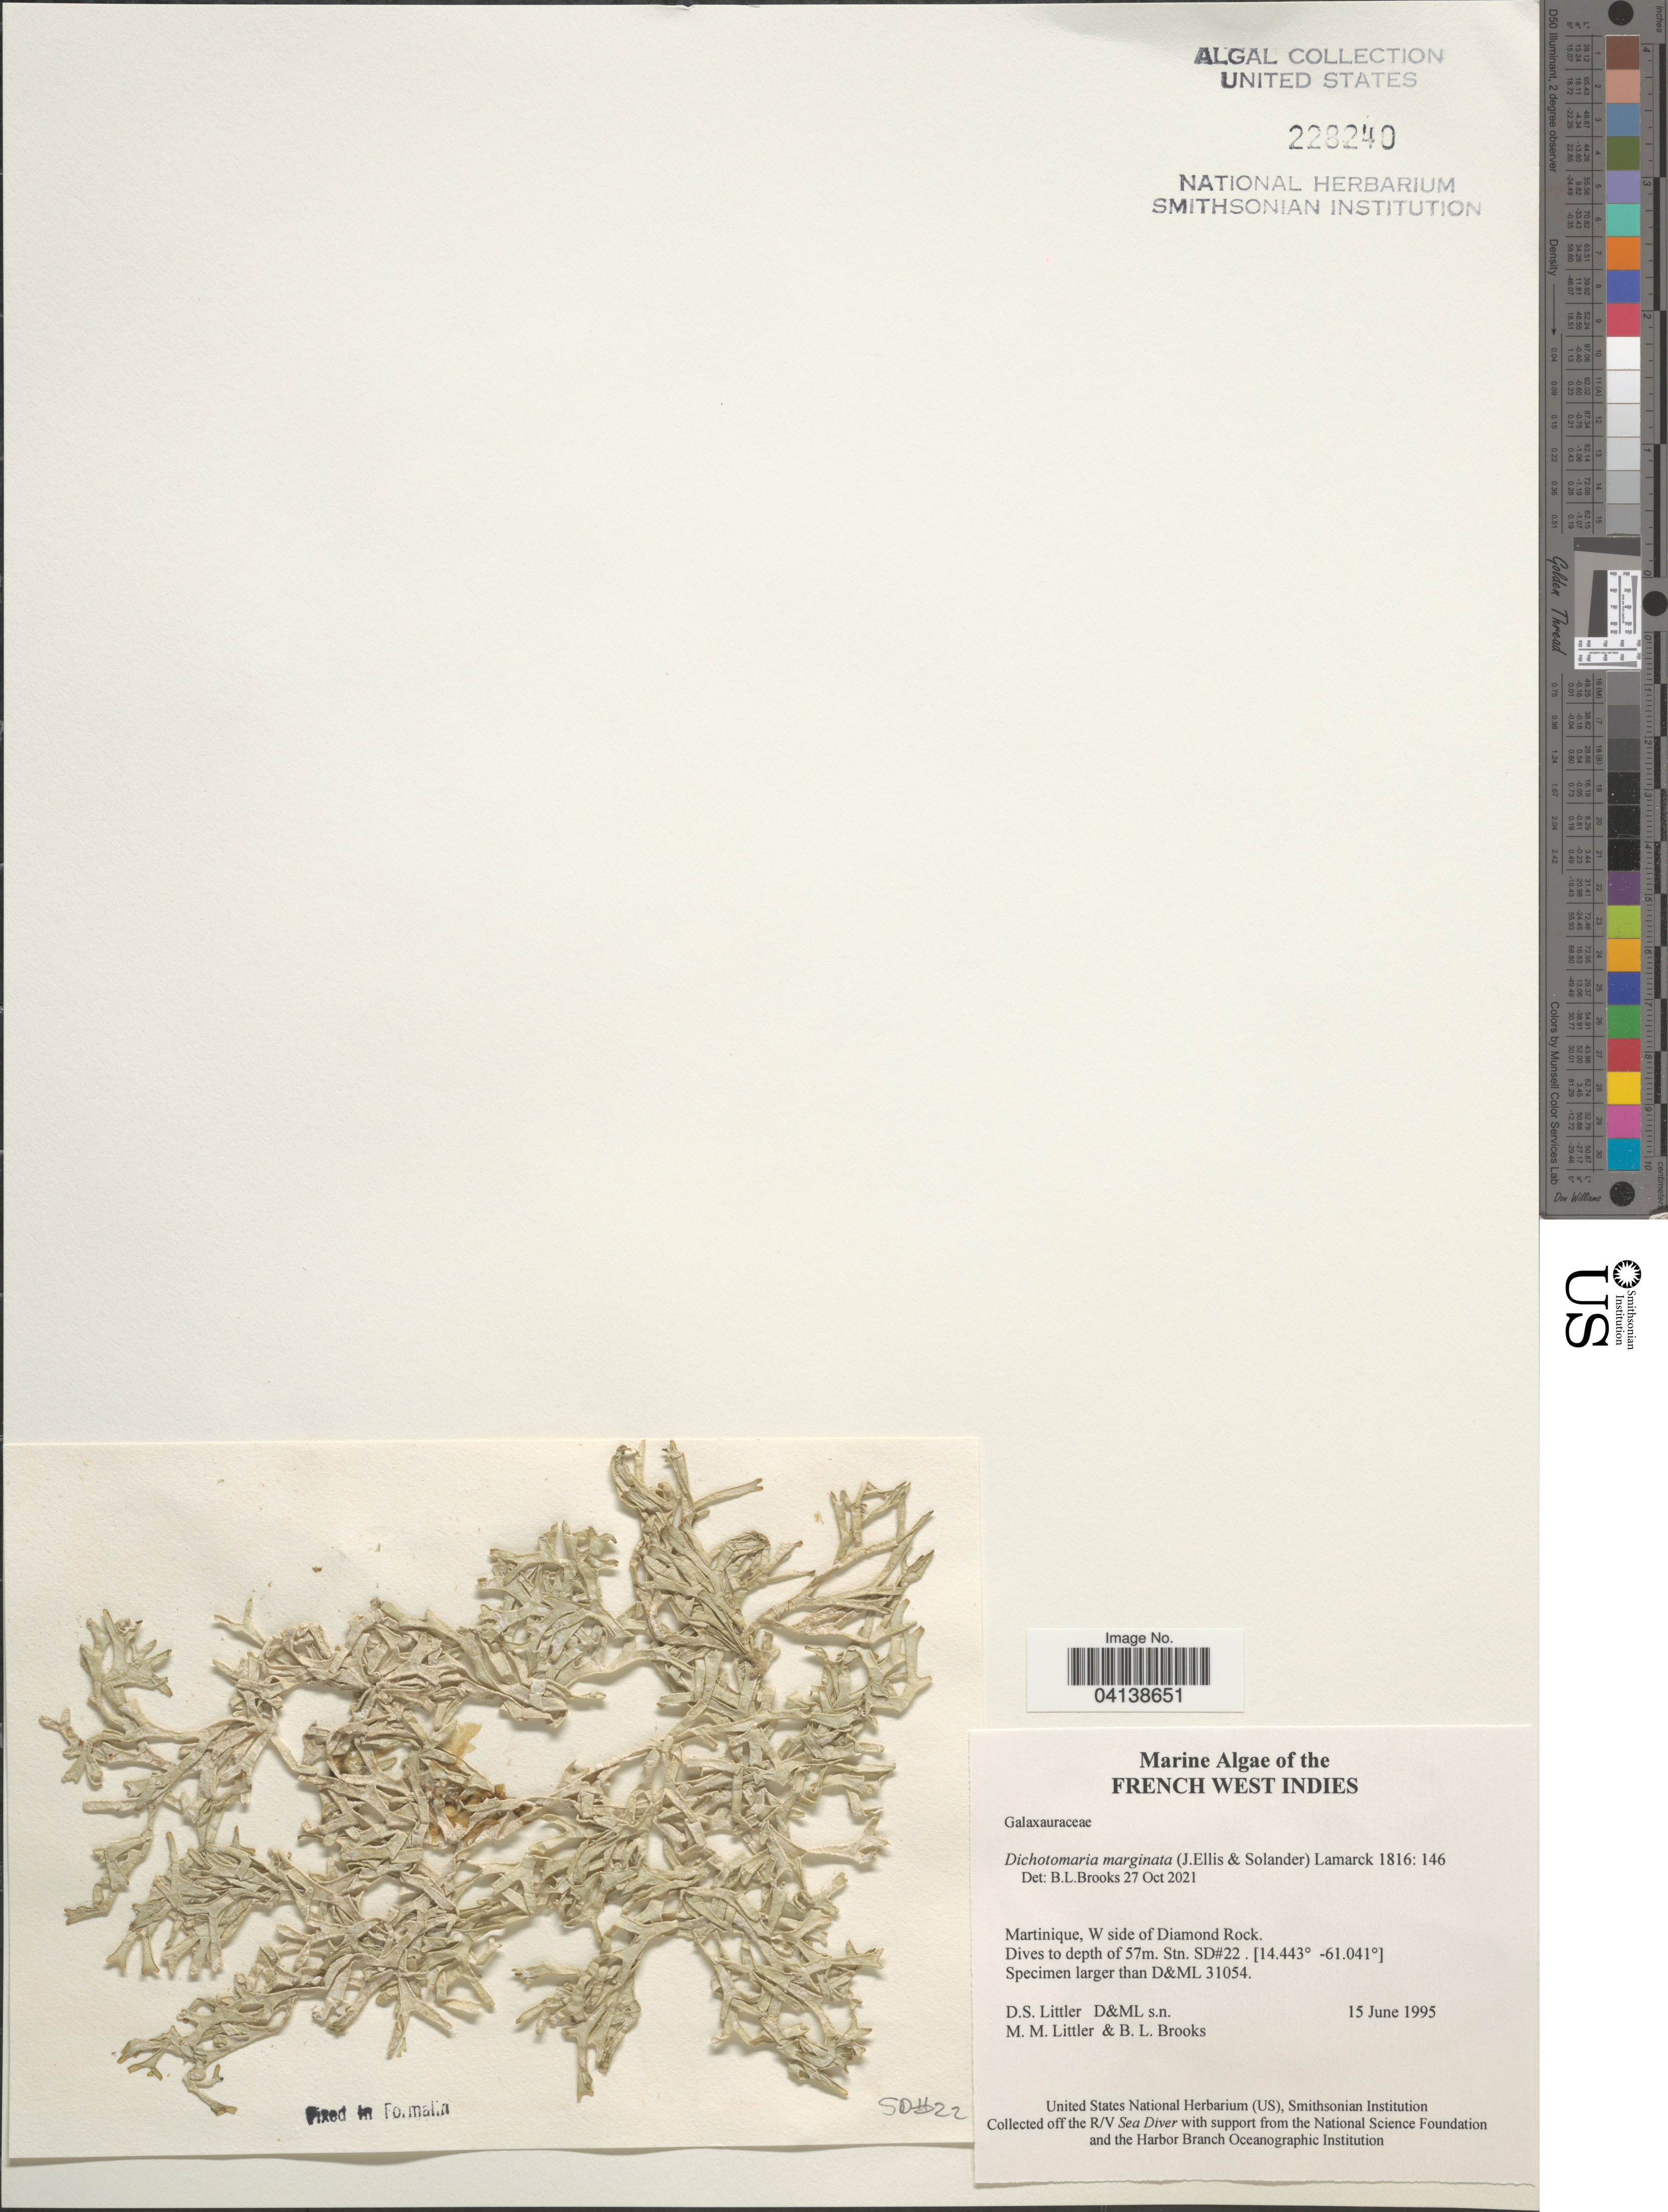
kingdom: Plantae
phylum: Rhodophyta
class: Florideophyceae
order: Nemaliales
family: Galaxauraceae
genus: Dichotomaria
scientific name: Dichotomaria marginata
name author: (J. Ellis & Sol.) Lam.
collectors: D. S. Littler & B. Brooks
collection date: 1995-06-15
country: Martinique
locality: French West Indies. W side of Diamond Rock. Stn. SD#22.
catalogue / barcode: US 228240